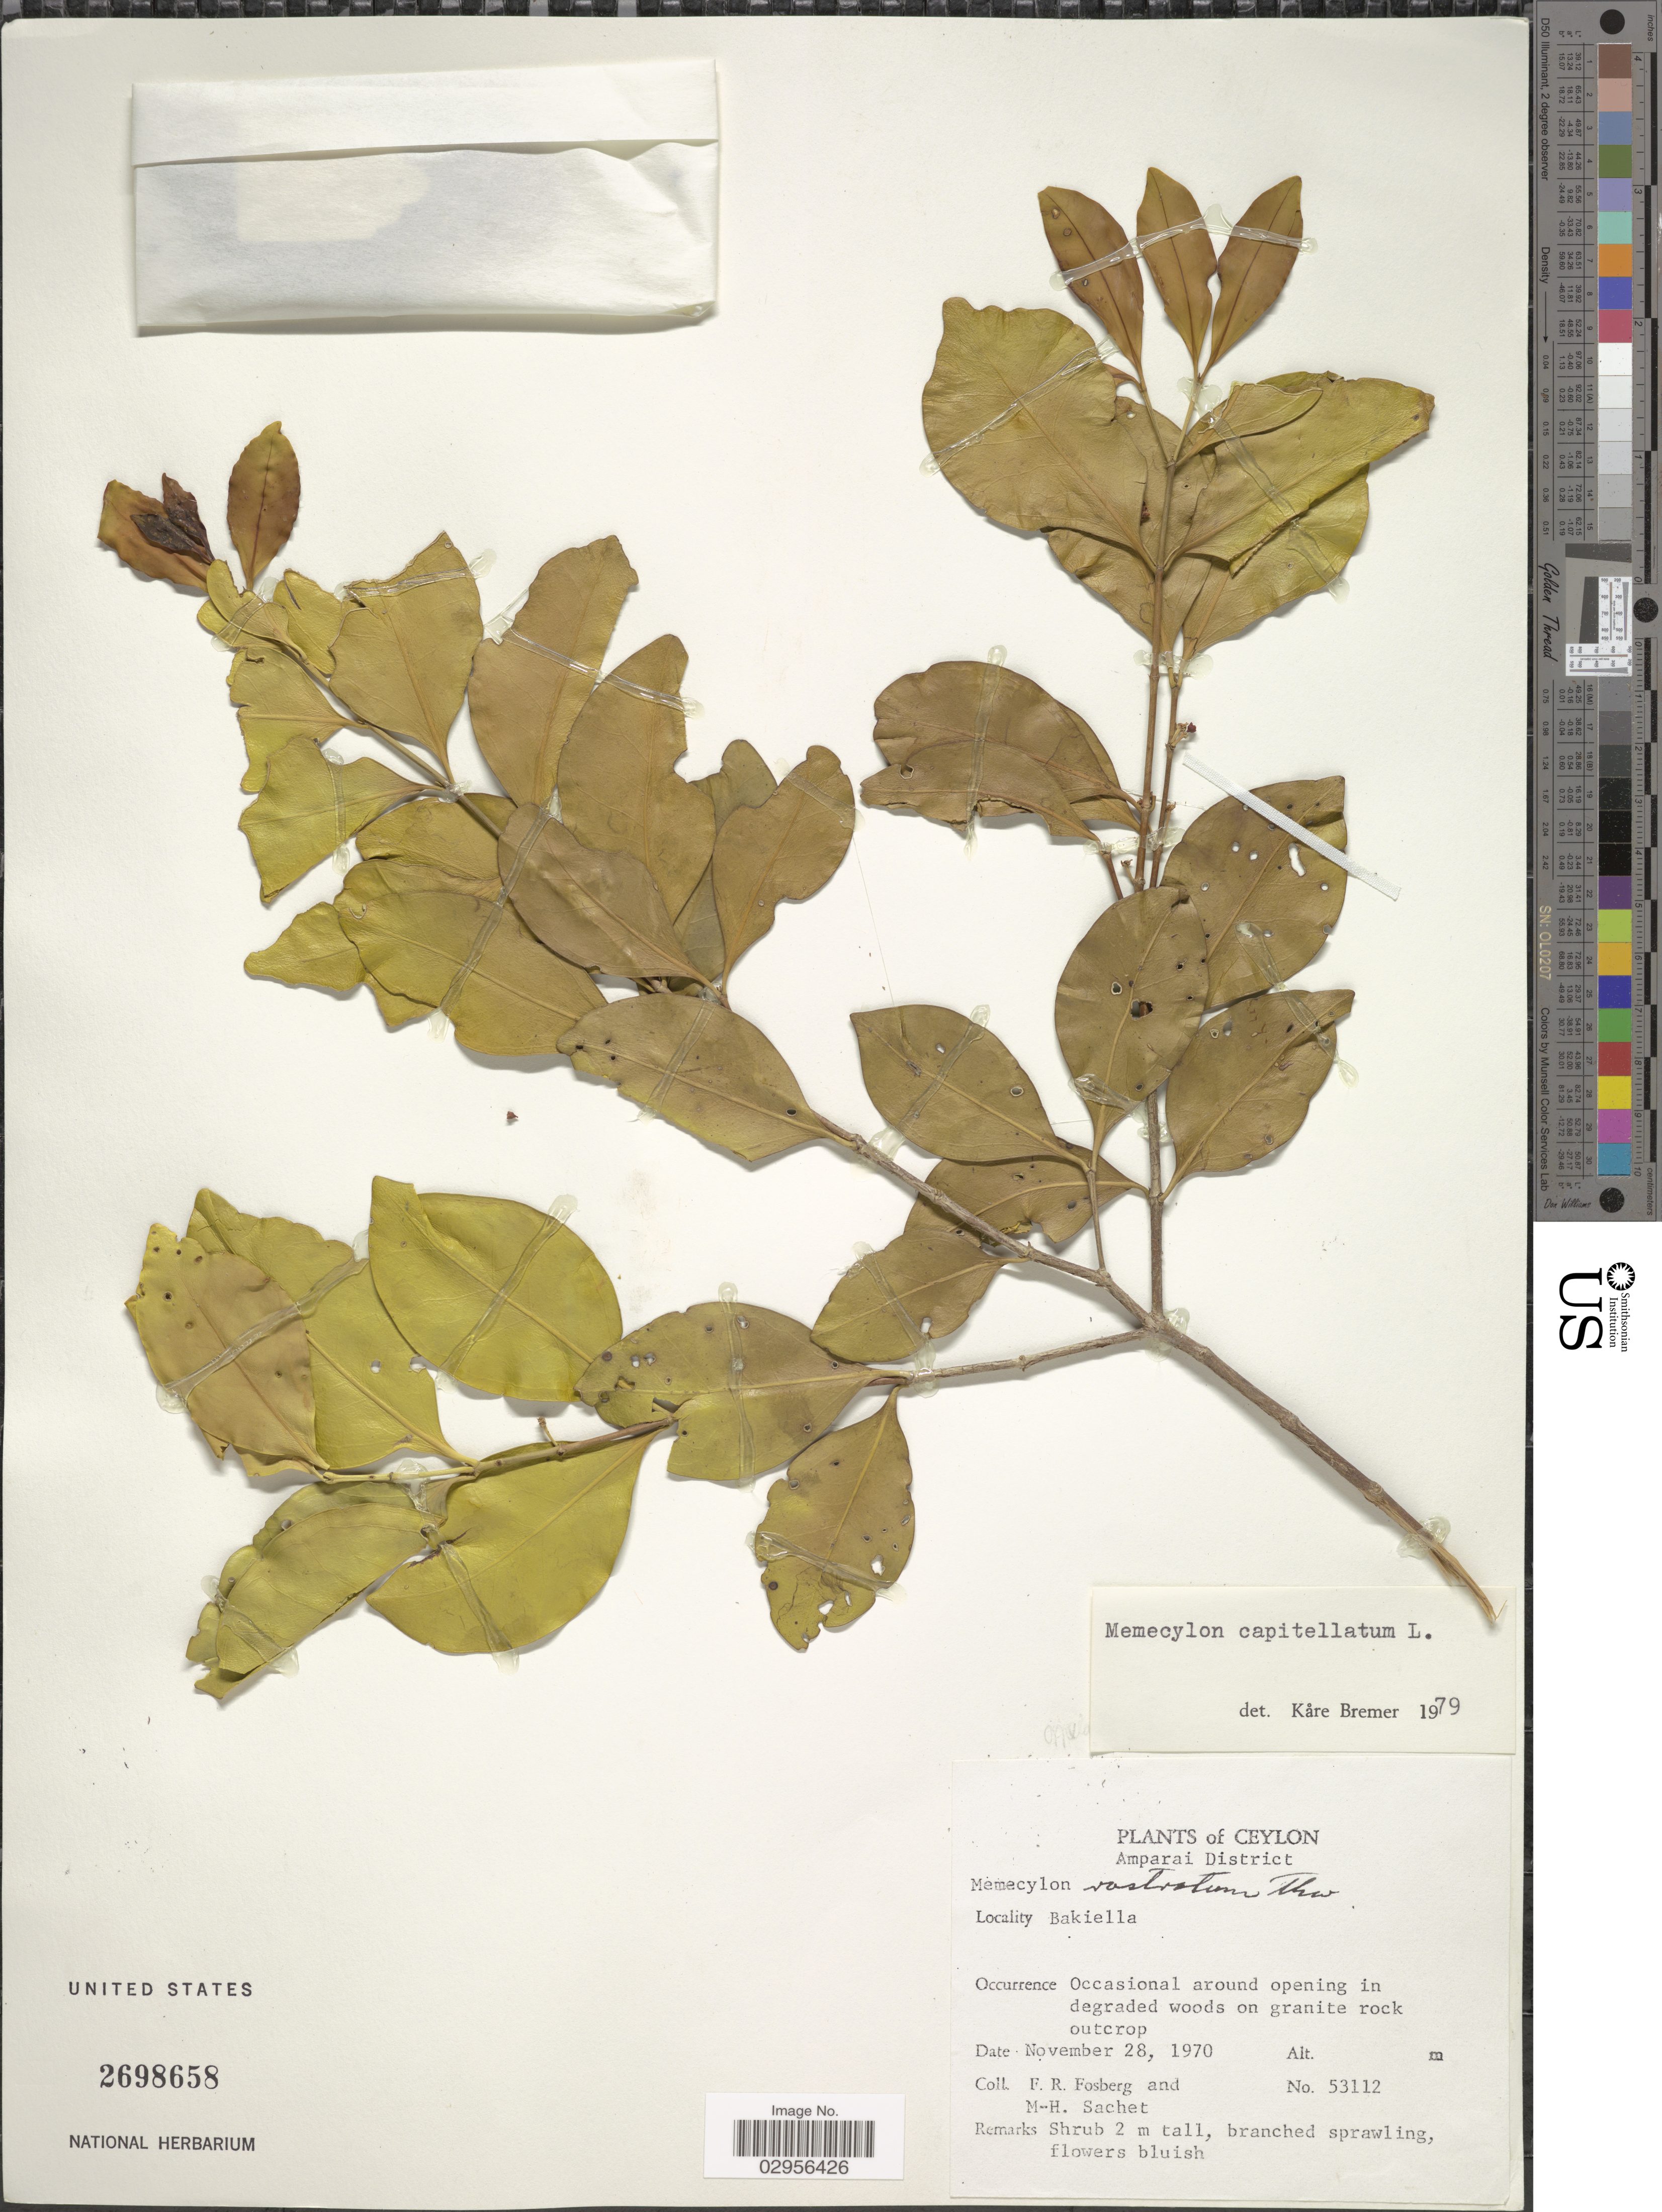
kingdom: Plantae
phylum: Tracheophyta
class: Magnoliopsida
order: Myrtales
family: Melastomataceae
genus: Memecylon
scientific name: Memecylon capitellatum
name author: L.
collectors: F. R. Fosberg & M.-H. Sachet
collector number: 53112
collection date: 1970-11-28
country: Sri Lanka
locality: Ceylon. Amparai District. Bakiella.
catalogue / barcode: US 2698658